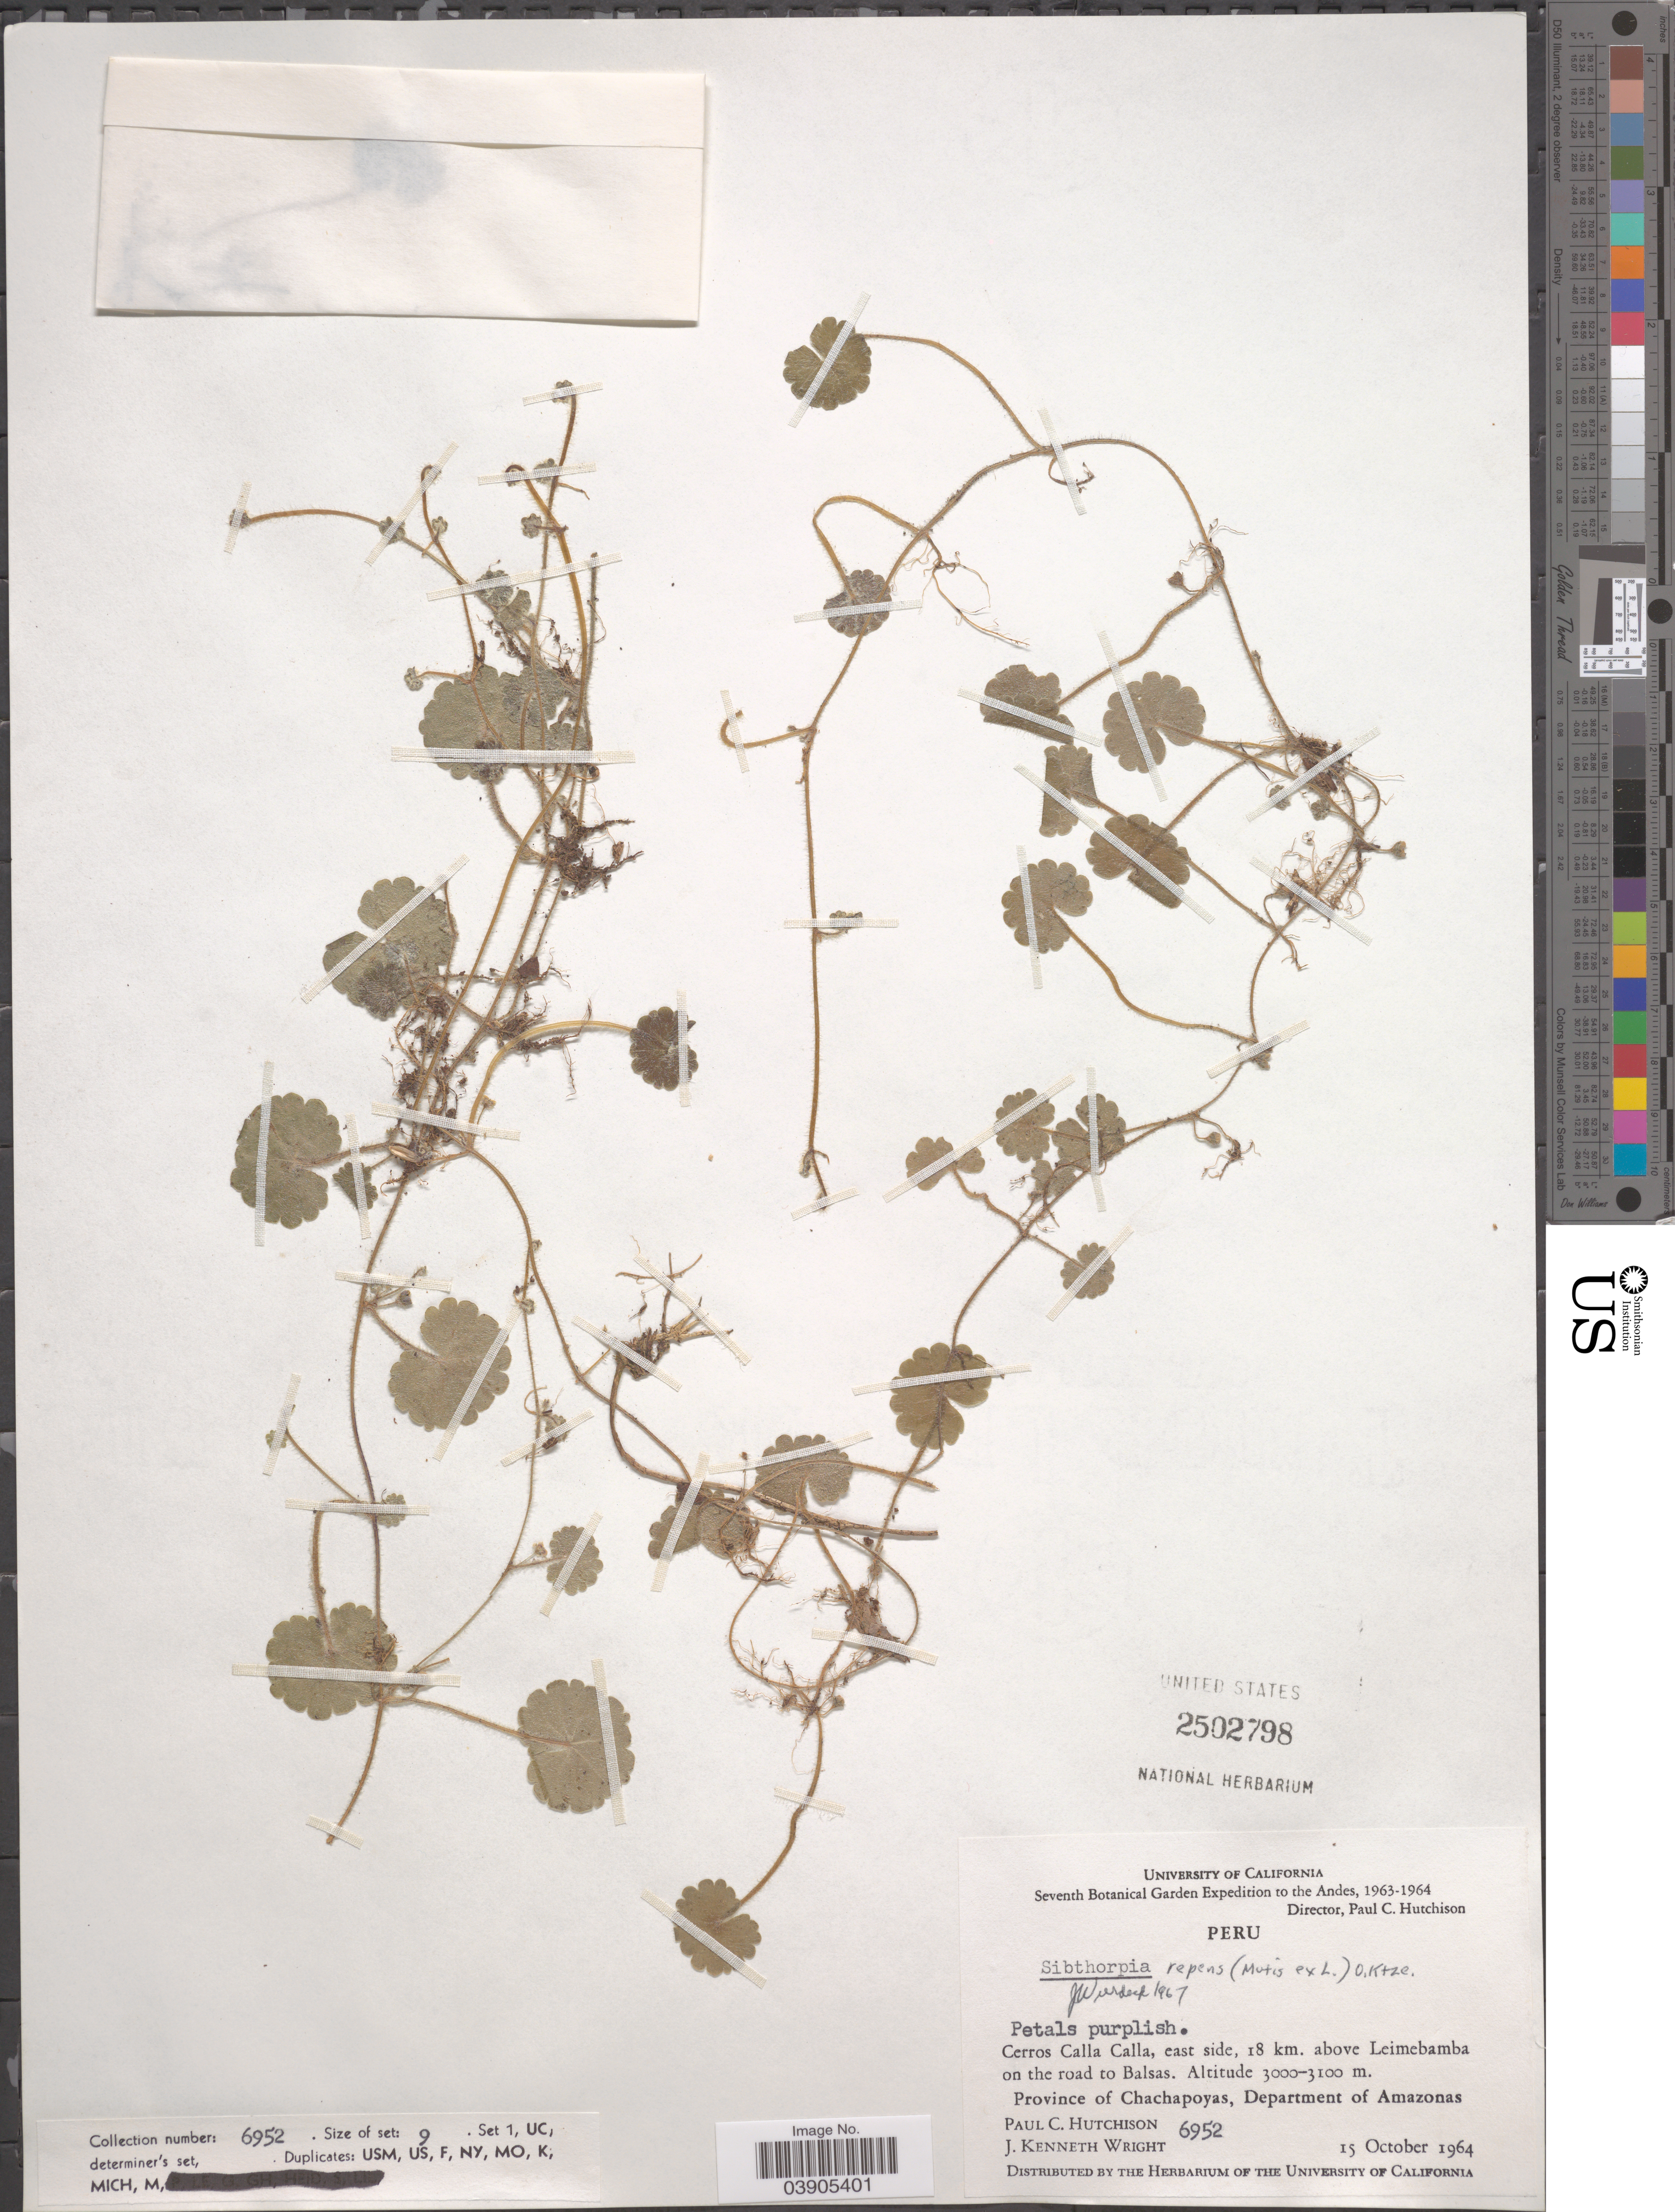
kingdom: Plantae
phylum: Tracheophyta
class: Magnoliopsida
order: Lamiales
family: Plantaginaceae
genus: Sibthorpia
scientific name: Sibthorpia repens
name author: (L.) Kuntze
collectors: P. C. Hutchison & J. K. Wright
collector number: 6952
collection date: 1964-10-15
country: Peru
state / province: Amazonas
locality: The Andes. Cerros Calla Calla, east side, 18 km. above Leimebamba on the road to Balsas. Province of Chachapoyas, Department of Amazonas.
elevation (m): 3000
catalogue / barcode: US 2502798